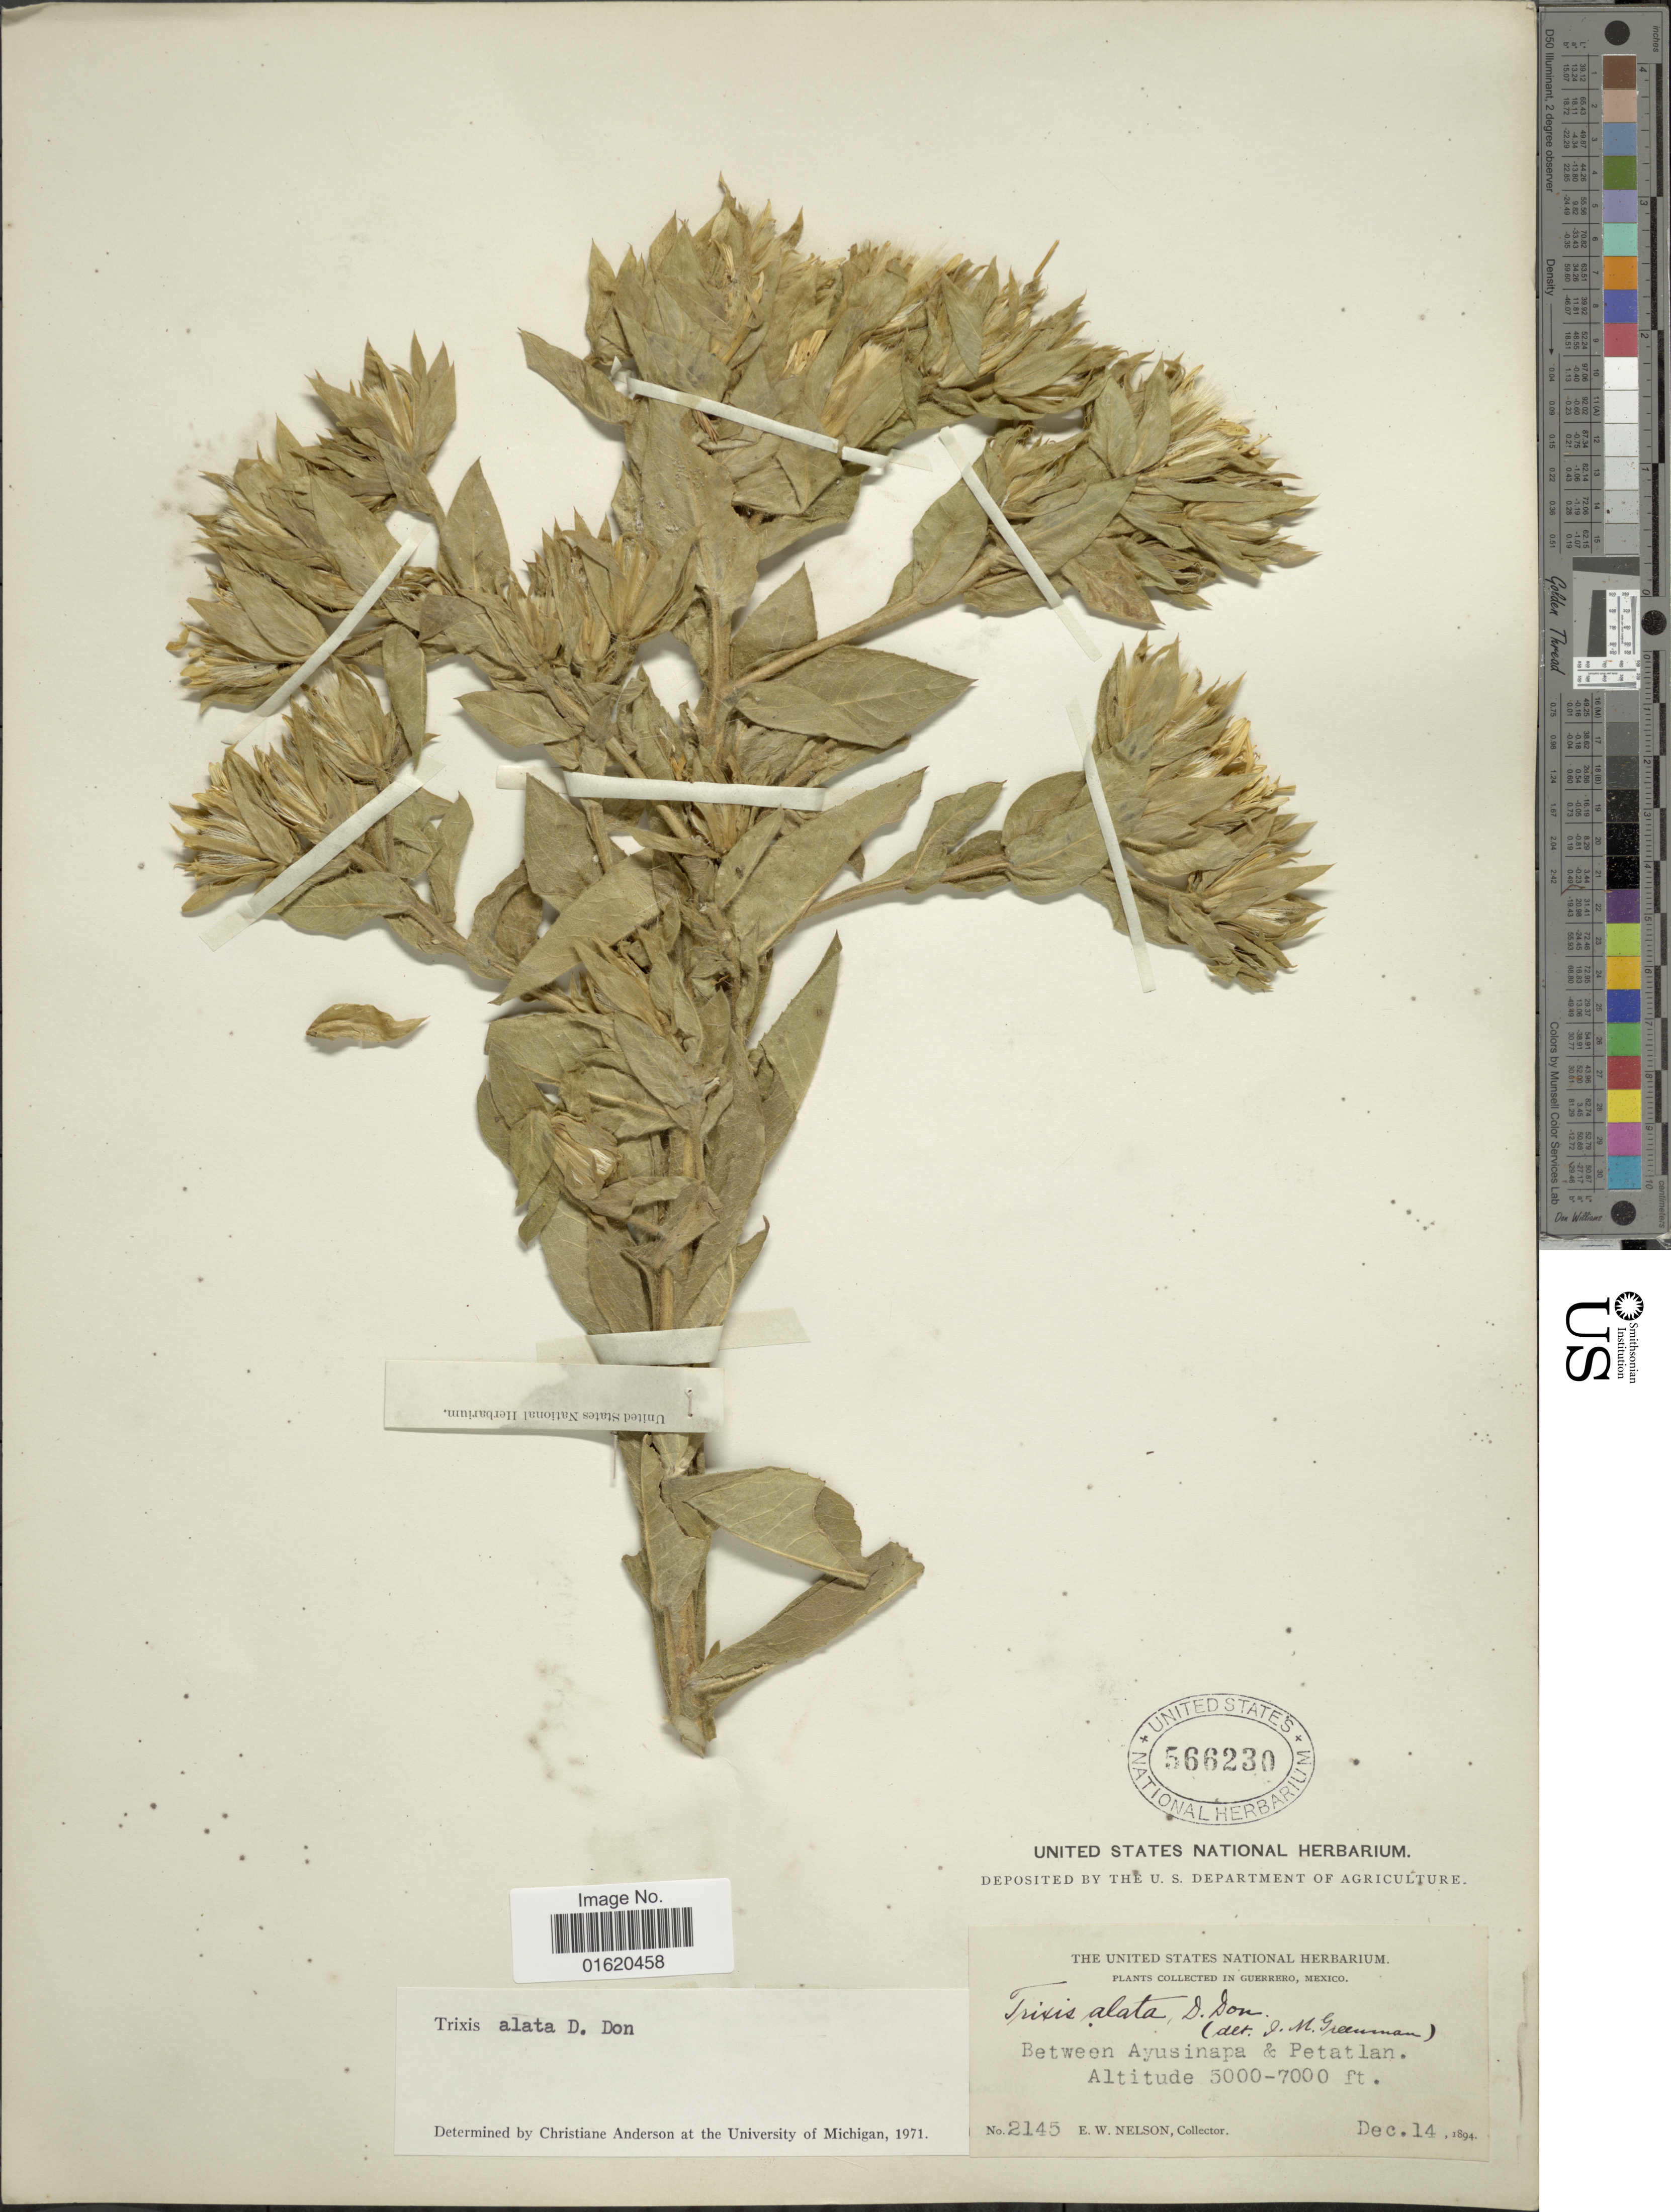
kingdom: Plantae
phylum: Tracheophyta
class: Magnoliopsida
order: Asterales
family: Asteraceae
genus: Trixis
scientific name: Trixis alata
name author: D. Don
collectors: E. W. Nelson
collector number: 2145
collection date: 1894-12-14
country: Mexico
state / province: Guerrero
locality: Between Ayusinapa & Petatlan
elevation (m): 1524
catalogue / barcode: US 566230